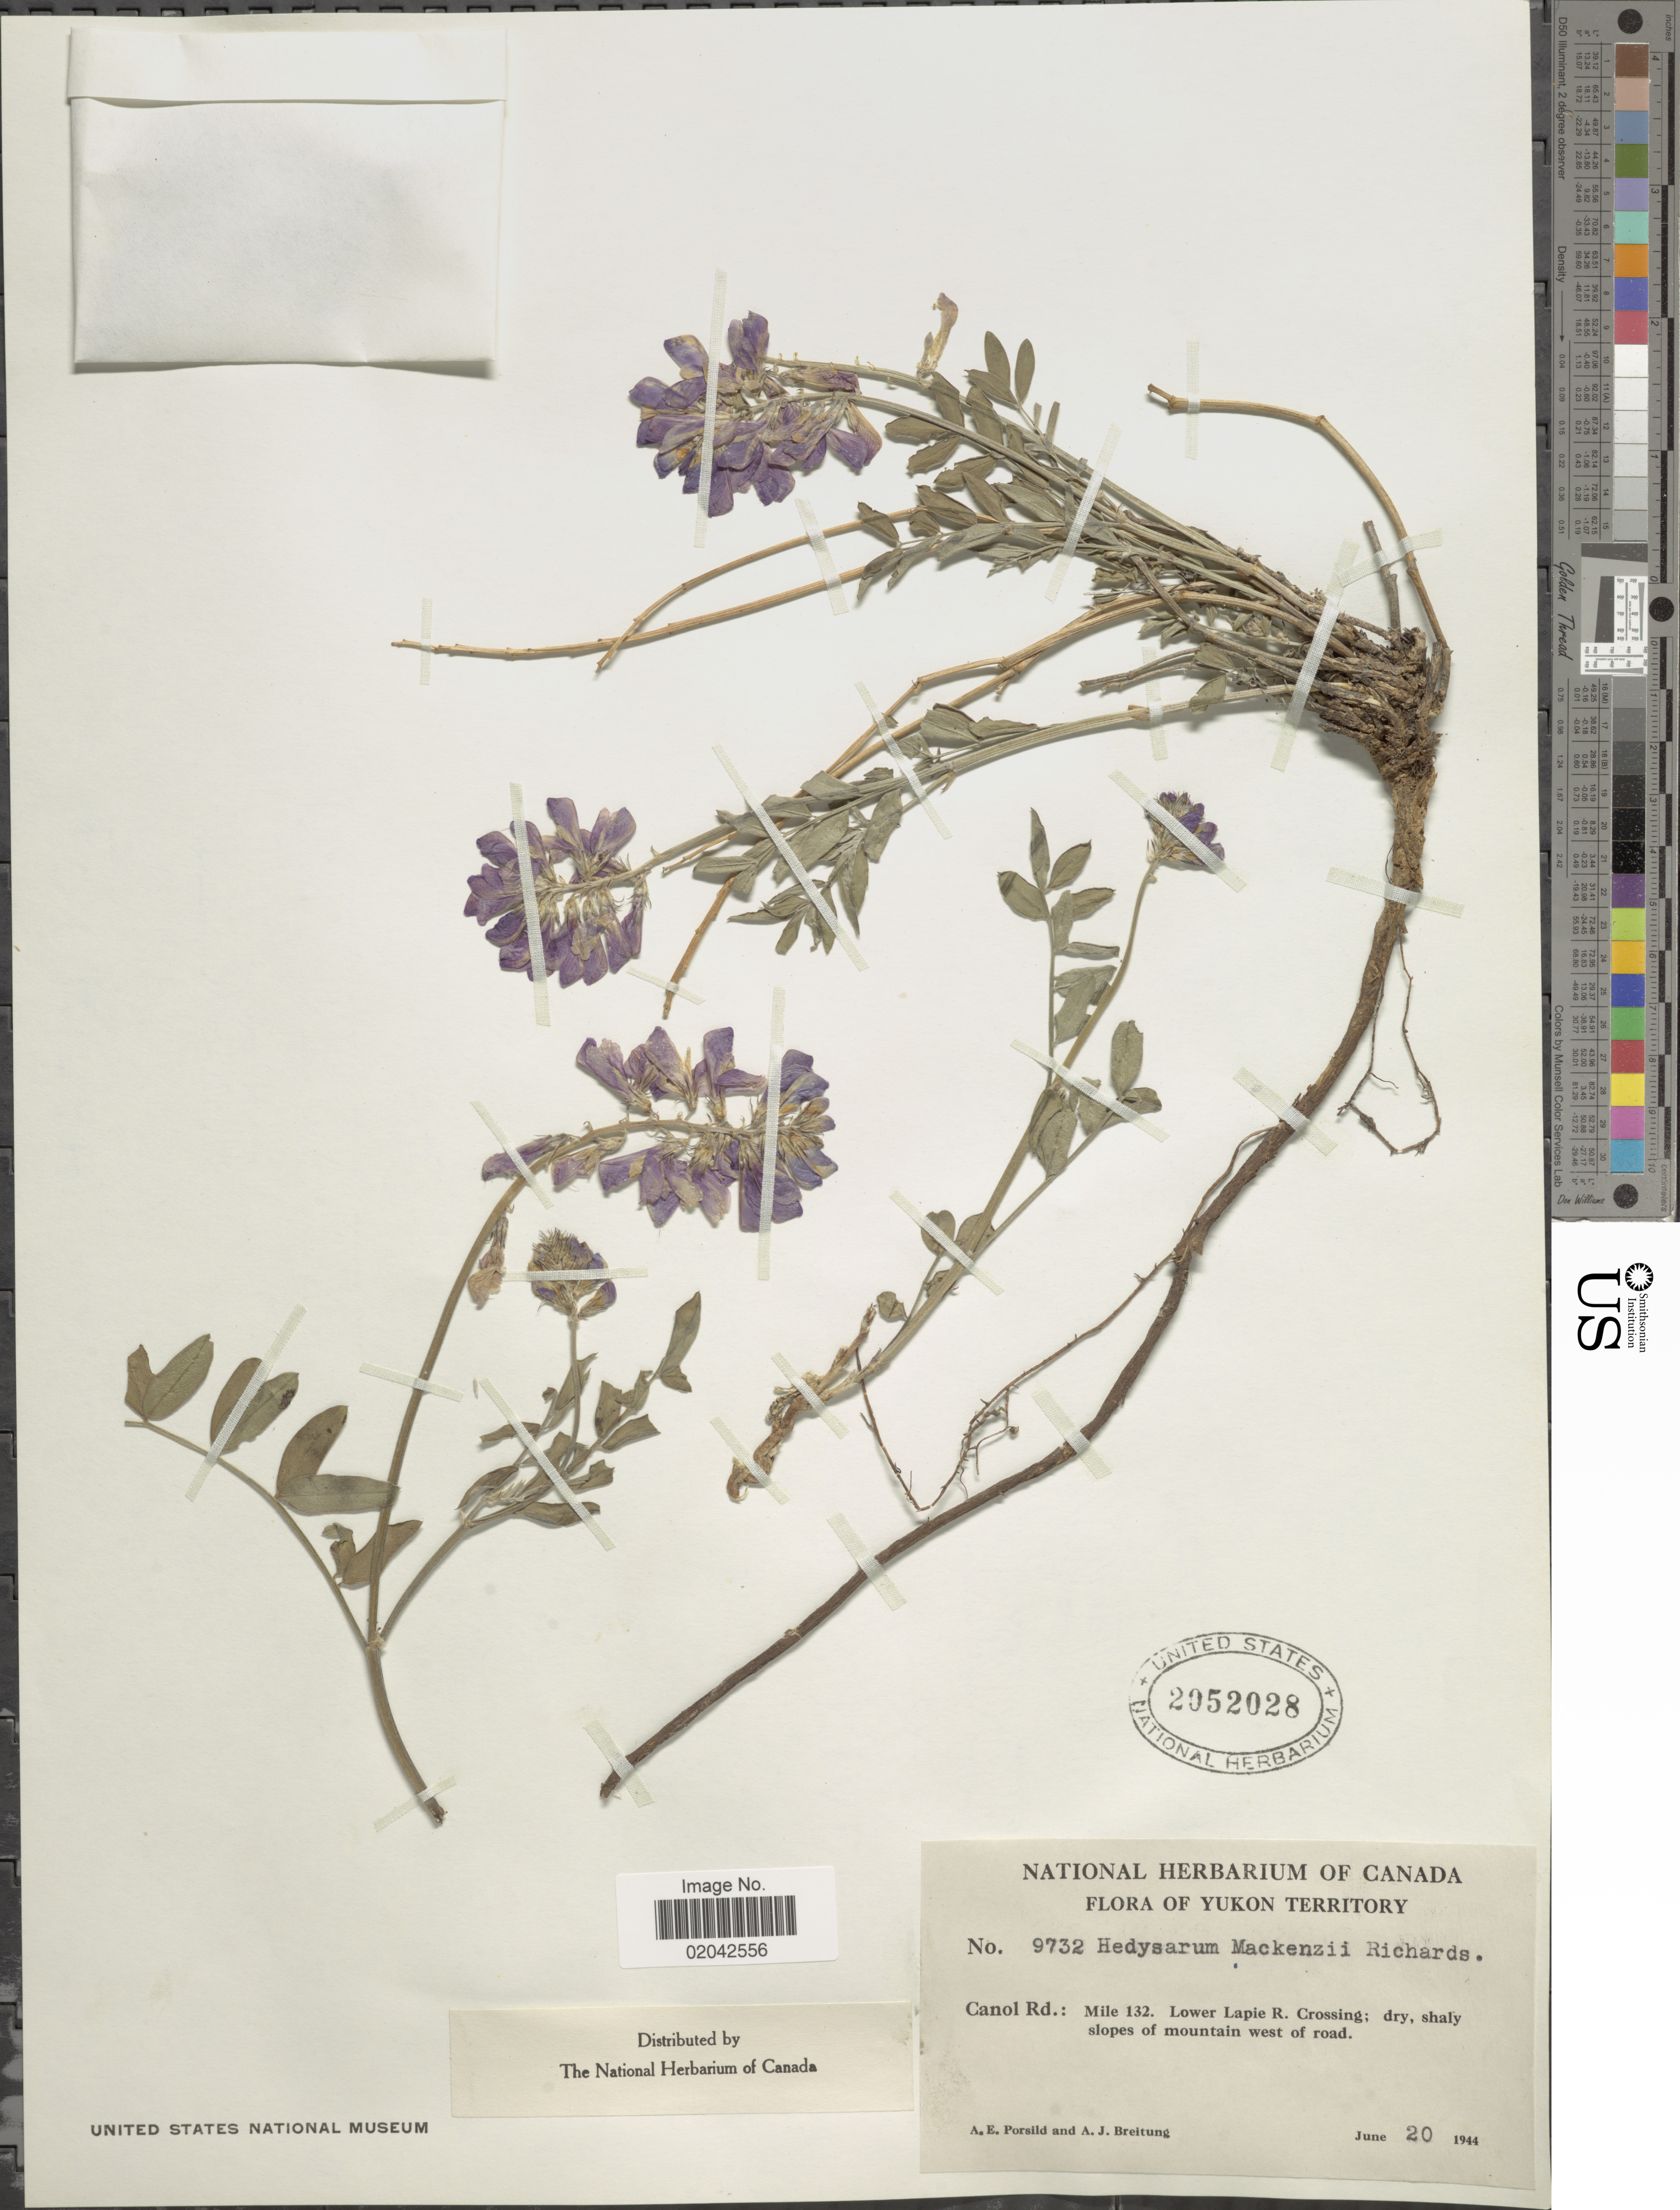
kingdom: Plantae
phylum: Tracheophyta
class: Magnoliopsida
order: Fabales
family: Fabaceae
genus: Hedysarum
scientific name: Hedysarum mackenziei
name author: Richardson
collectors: A. E. Porsild & A. Breitung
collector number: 9732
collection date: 1944-06-20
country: Canada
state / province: Yukon Territory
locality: Canol Rd.: Mile 132. Lower Lapie R. Crossing: mountain west of road.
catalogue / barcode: US 2052028